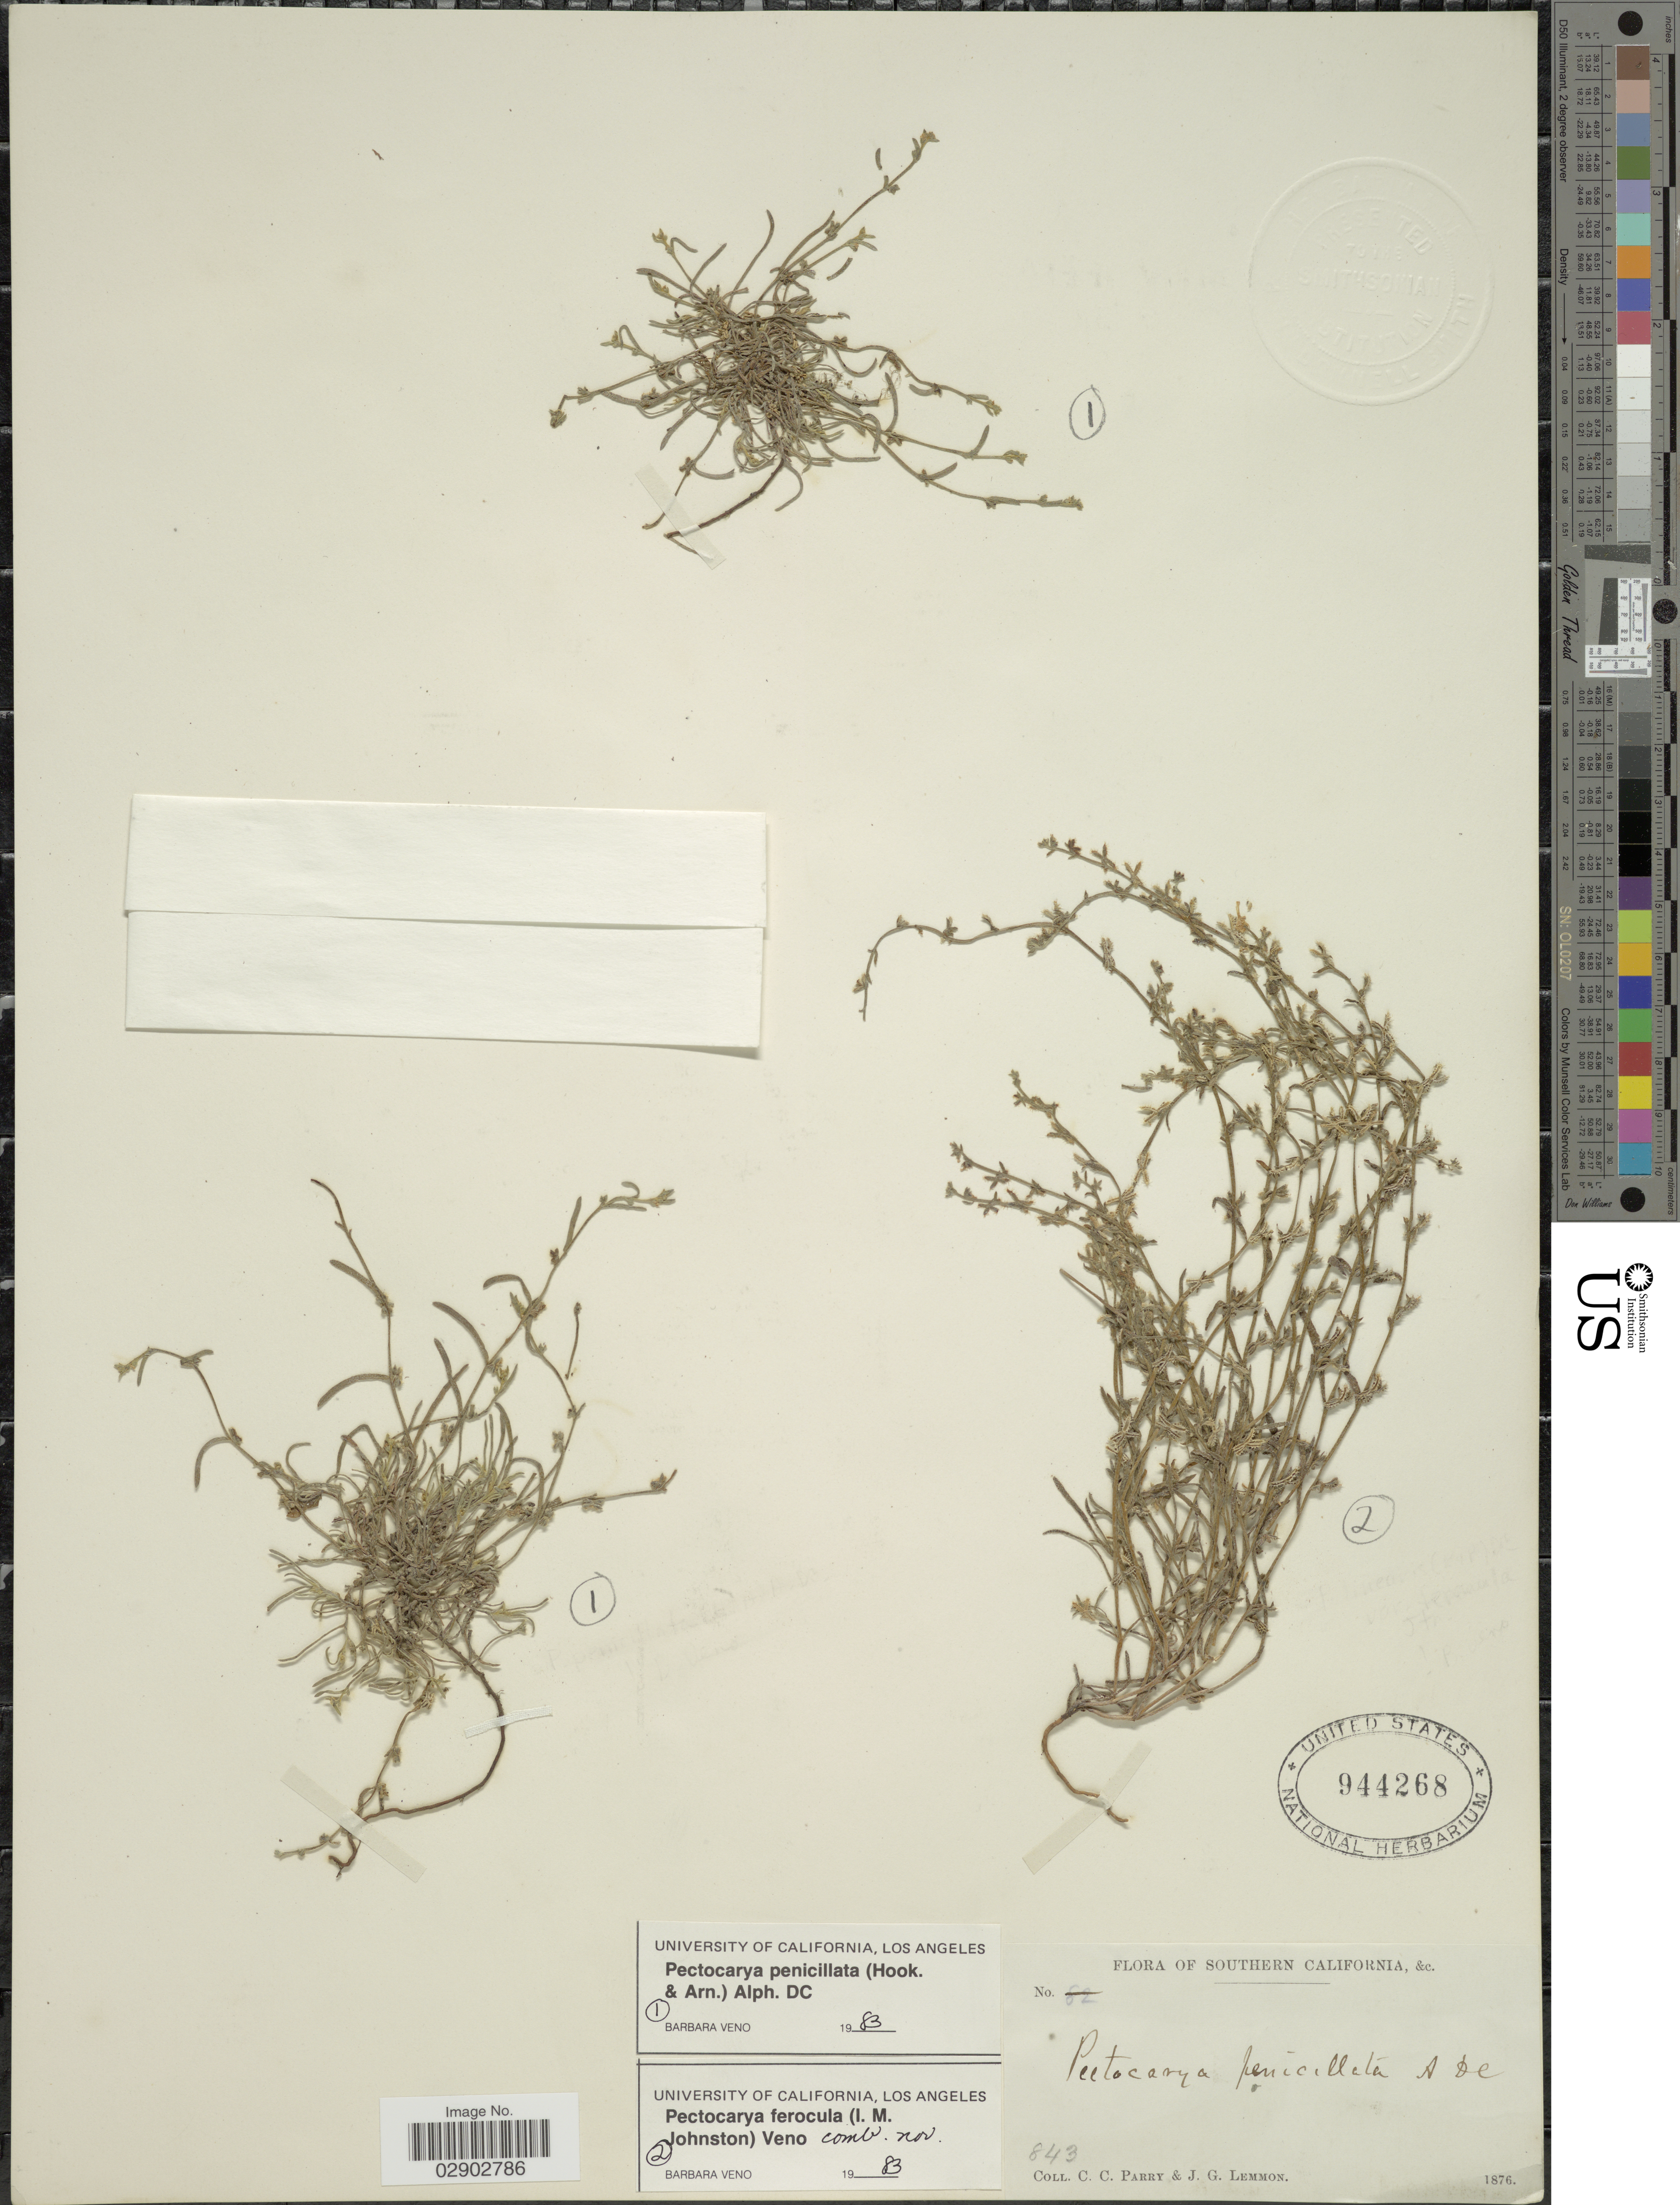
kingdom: Plantae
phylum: Tracheophyta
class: Magnoliopsida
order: Boraginales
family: Boraginaceae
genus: Pectocarya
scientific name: Pectocarya penicillata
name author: Hook. & Arn.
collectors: C. C. Parry & J. Lemmon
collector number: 843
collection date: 1876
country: United States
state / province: California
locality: Southern California, &c.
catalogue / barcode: US 944268